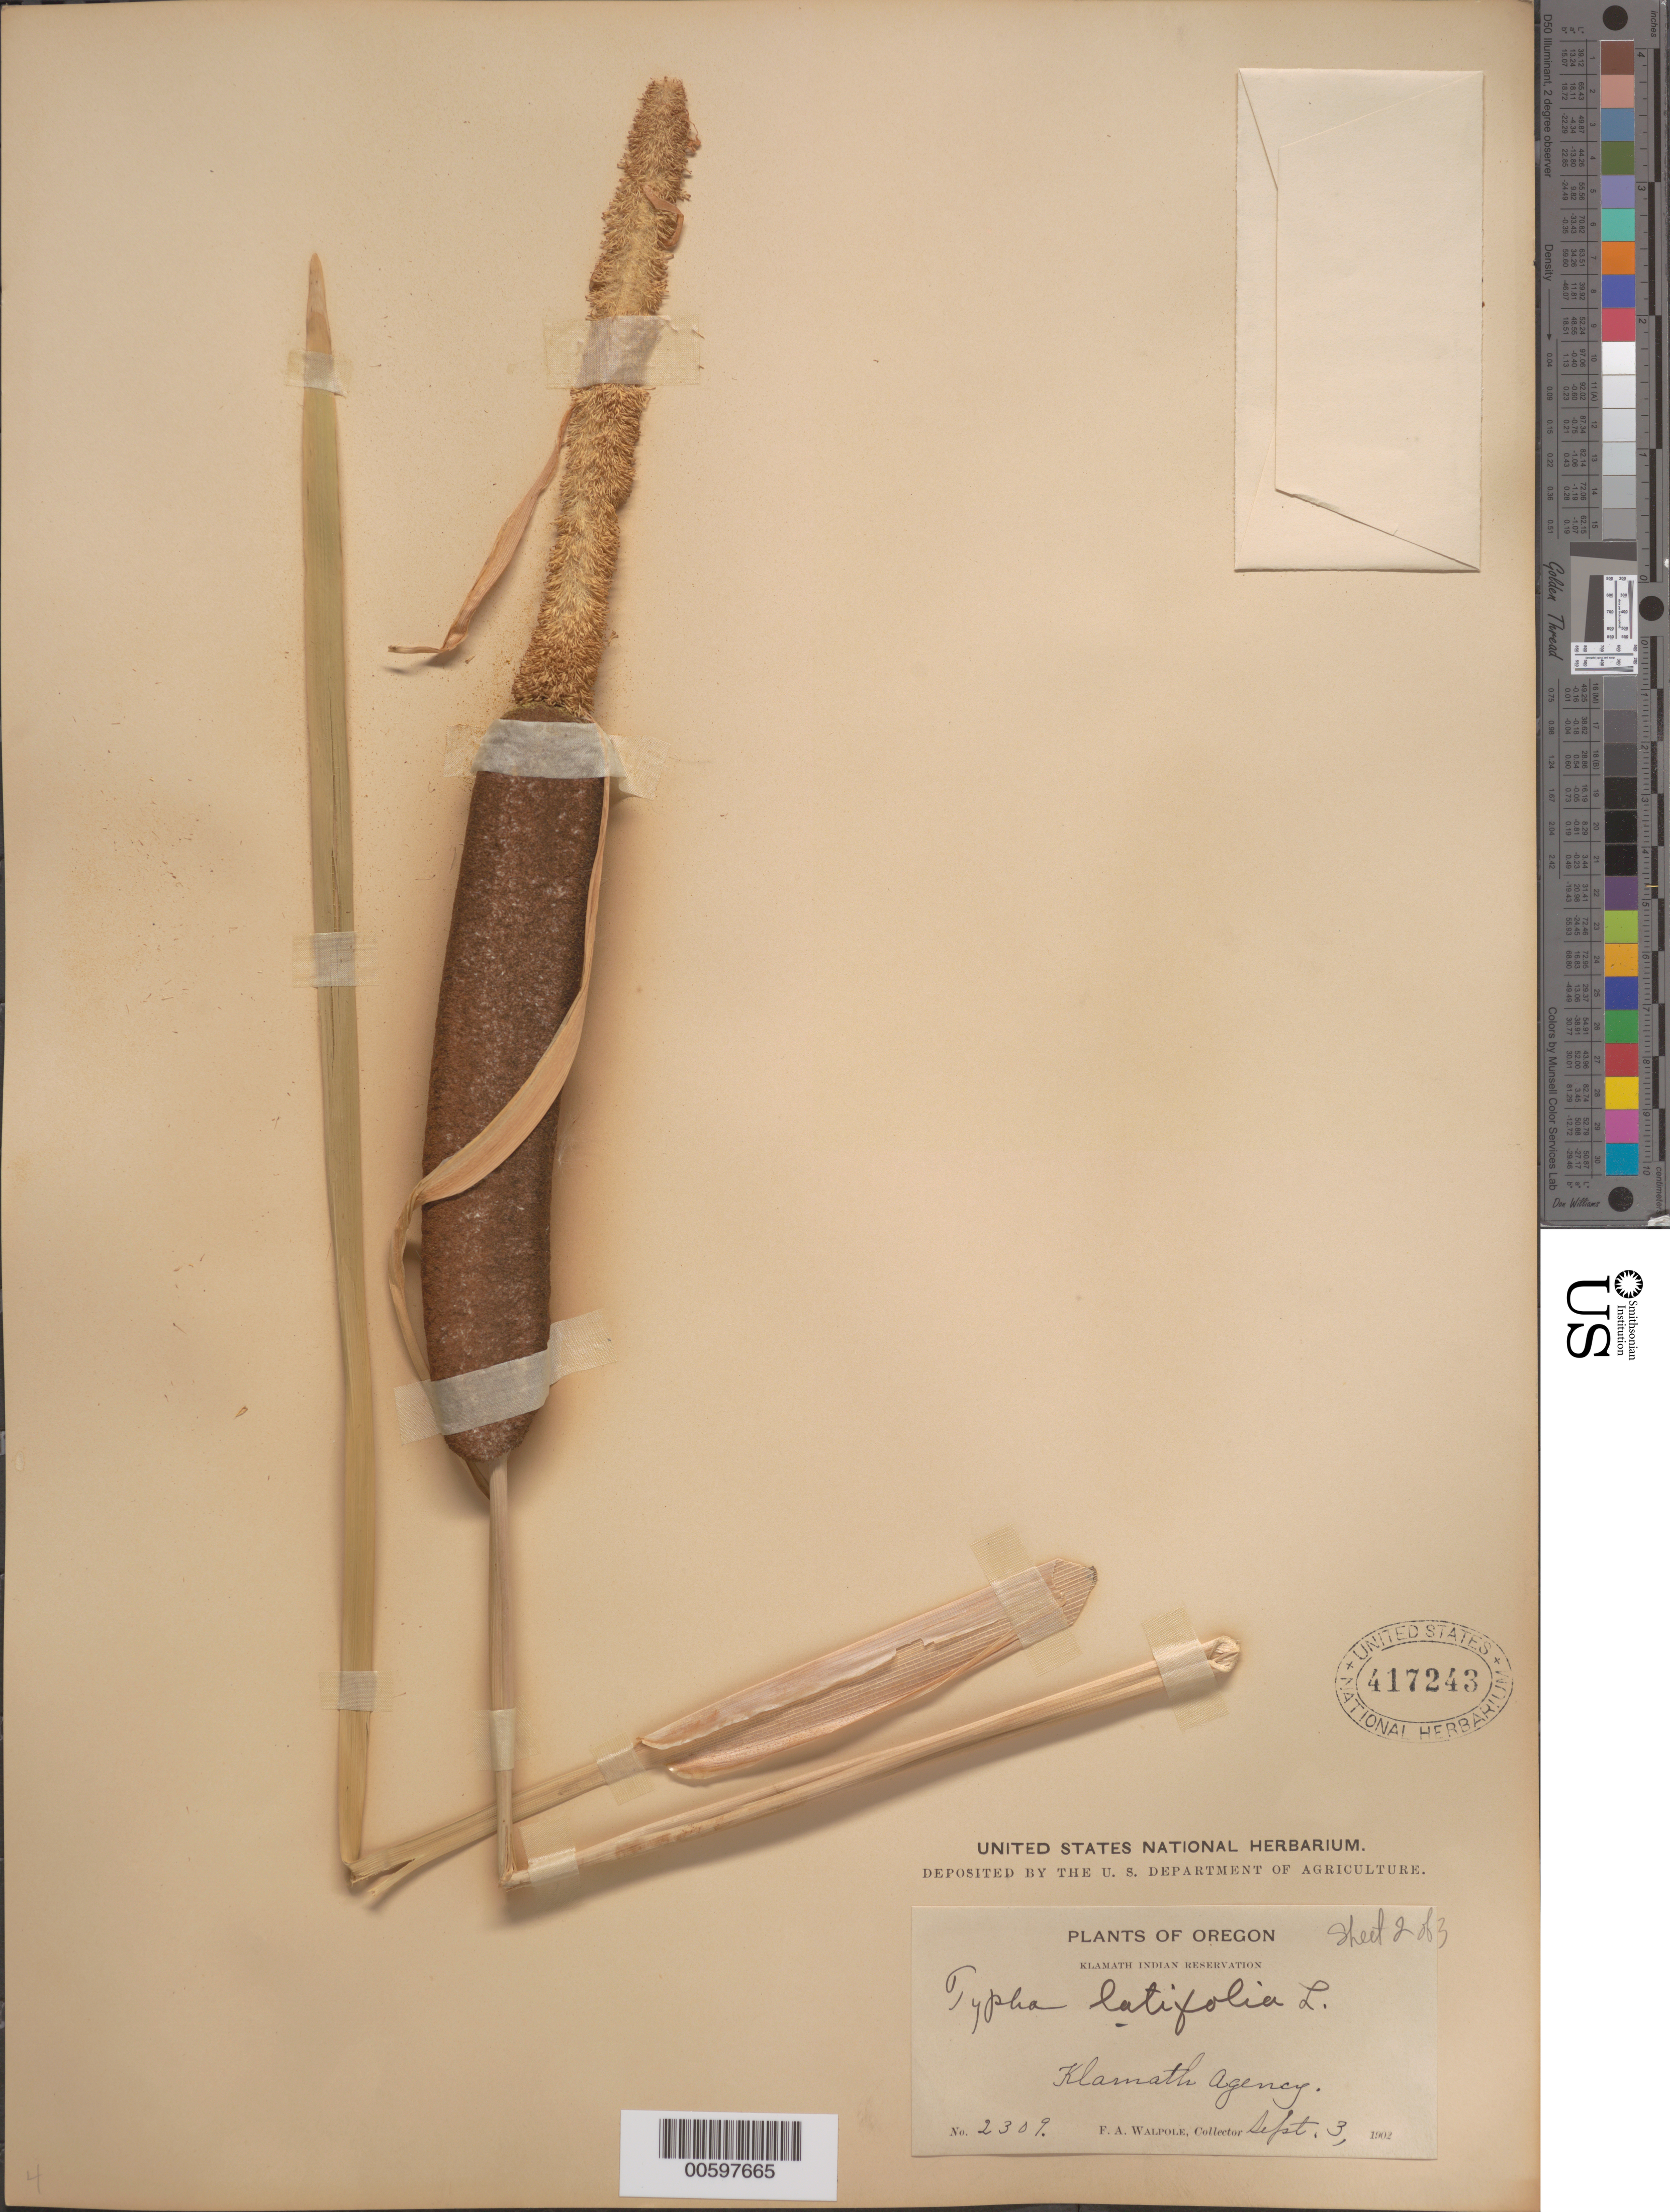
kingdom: Plantae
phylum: Tracheophyta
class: Liliopsida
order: Poales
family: Typhaceae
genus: Typha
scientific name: Typha latifolia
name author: L.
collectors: F. Walpole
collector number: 2309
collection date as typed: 03 Sep 1902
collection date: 1902-09-03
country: United States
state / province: Oregon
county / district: Klamath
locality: Kalmath Agency, Indian Reservation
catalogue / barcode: US 417243